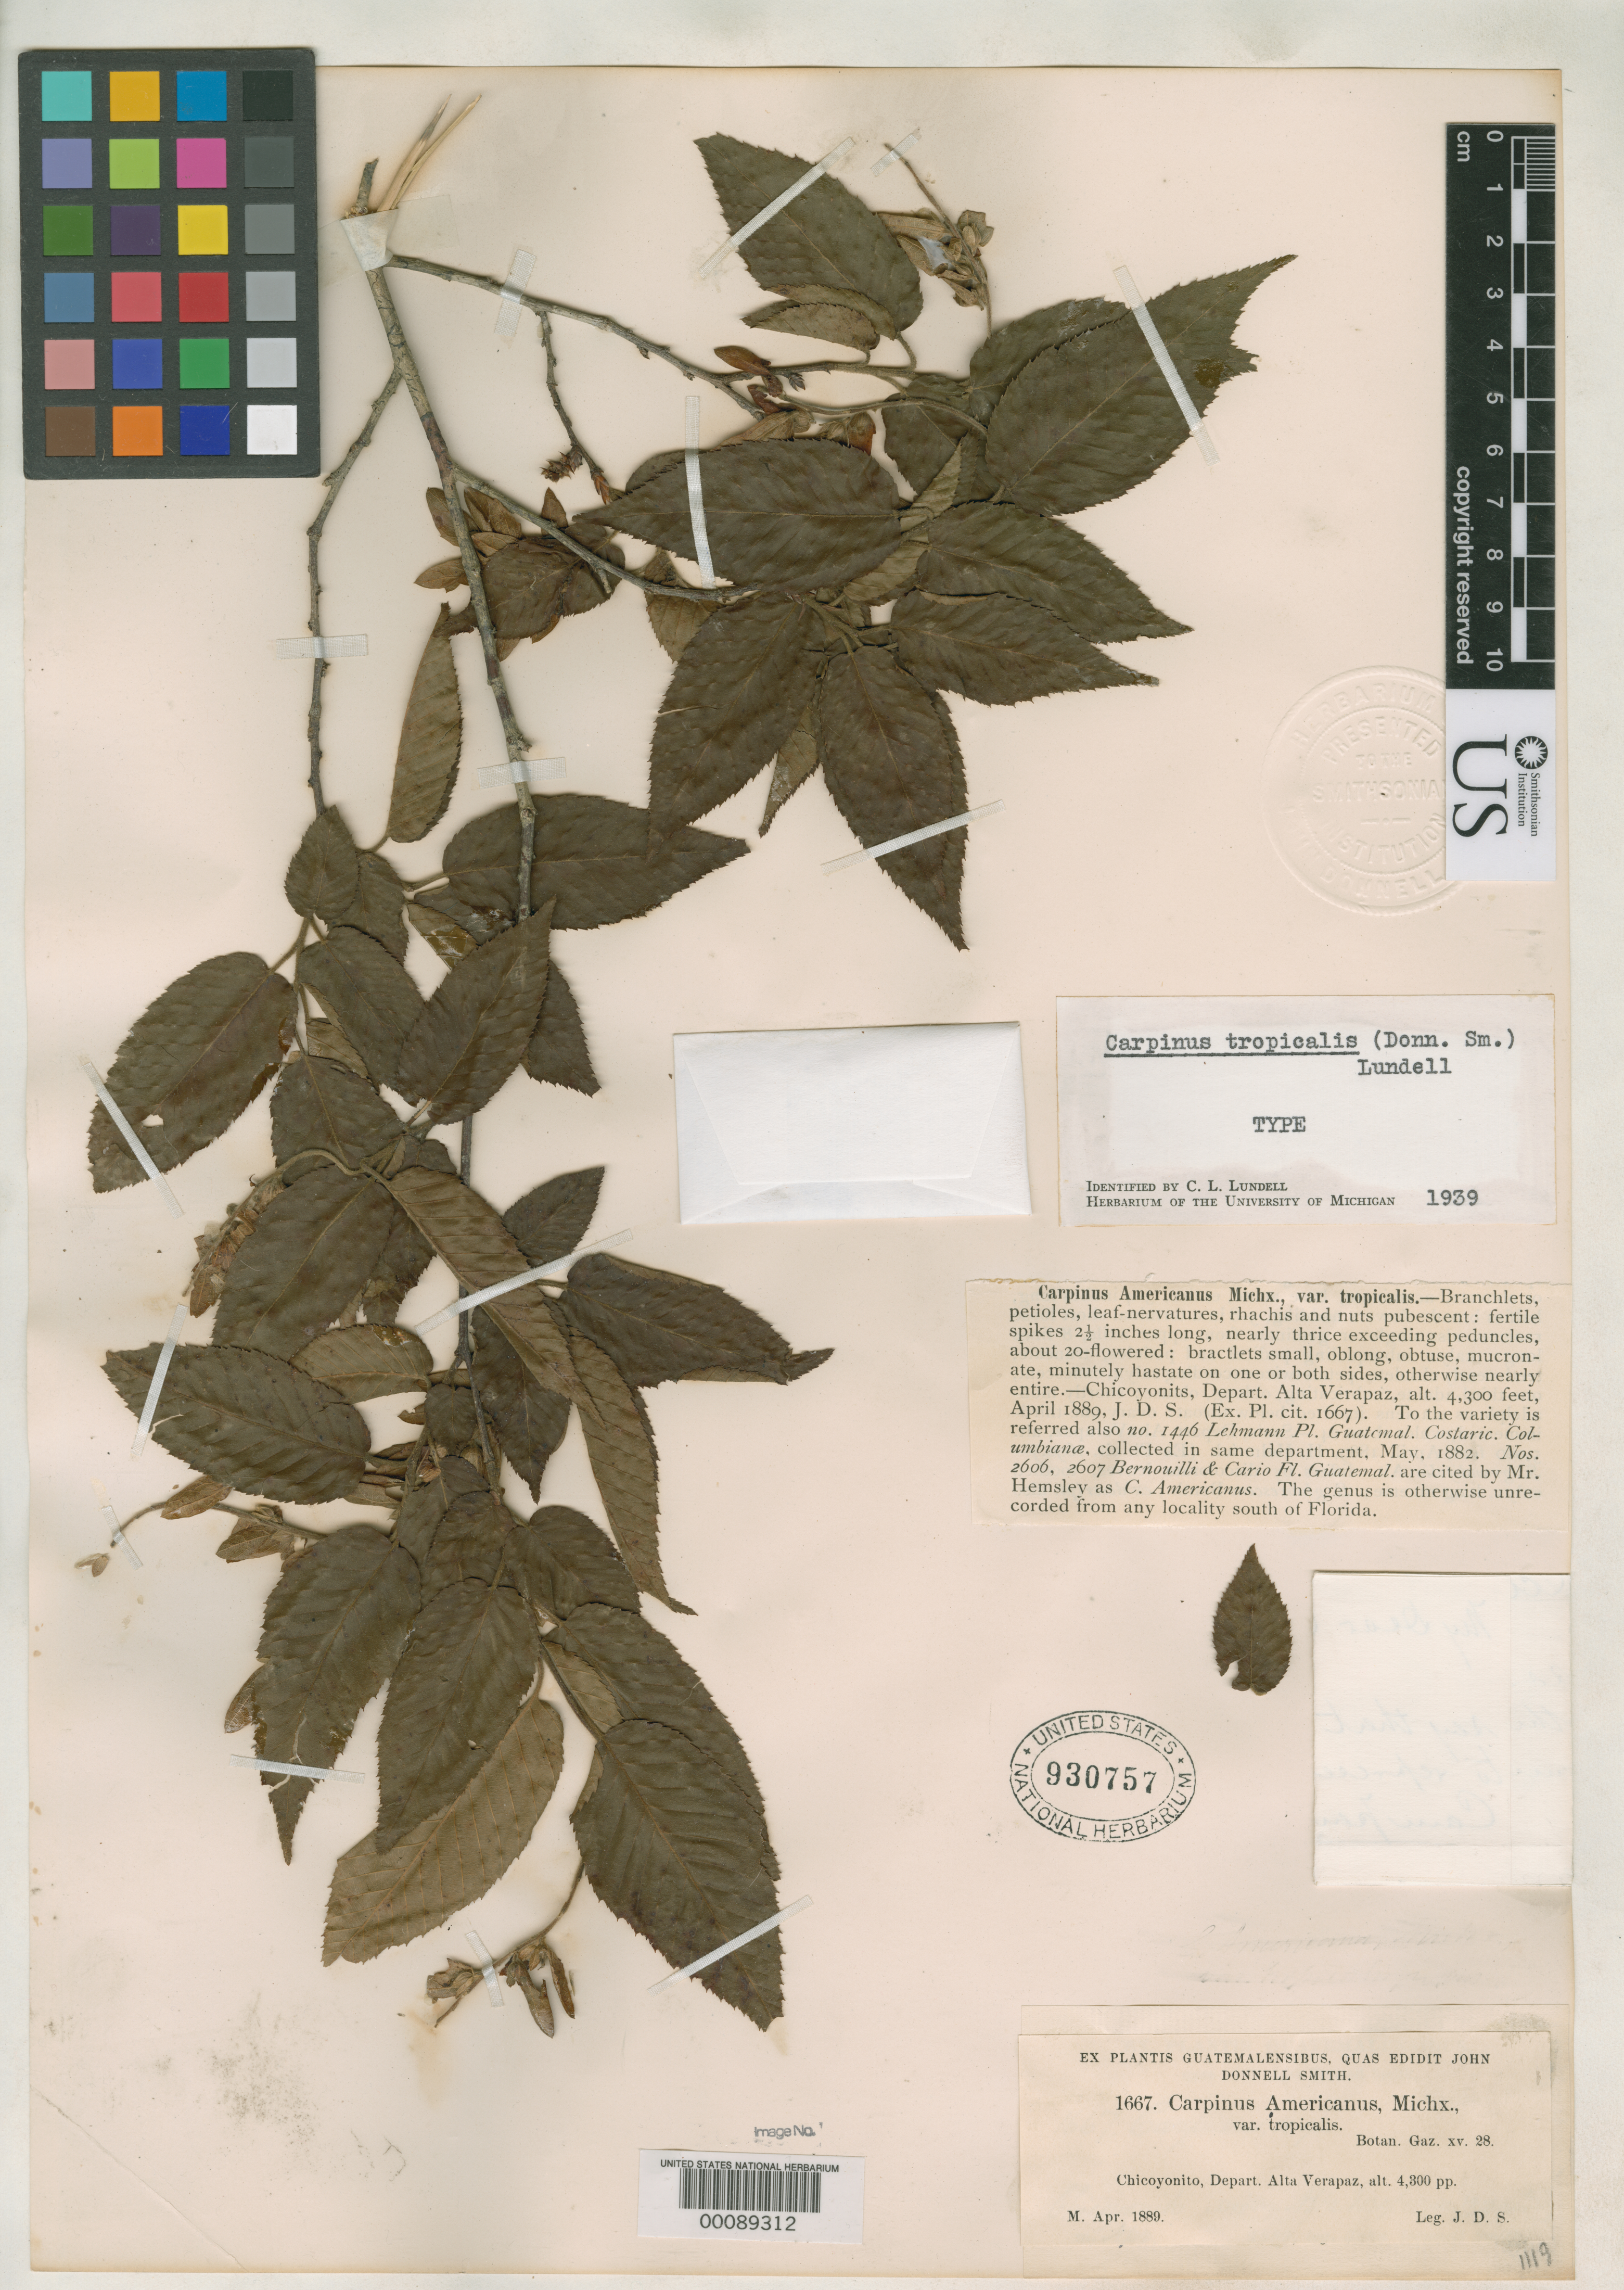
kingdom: Plantae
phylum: Tracheophyta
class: Magnoliopsida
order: Fagales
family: Betulaceae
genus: Carpinus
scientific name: Carpinus americanus var. tropicalis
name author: Donn. Sm.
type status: Type Collection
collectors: J. Donnell Smith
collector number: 1667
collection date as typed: Apr 1889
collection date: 1889-04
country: Guatemala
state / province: Alta Verapaz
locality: Chicoyonito.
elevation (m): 1311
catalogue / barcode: US 930757